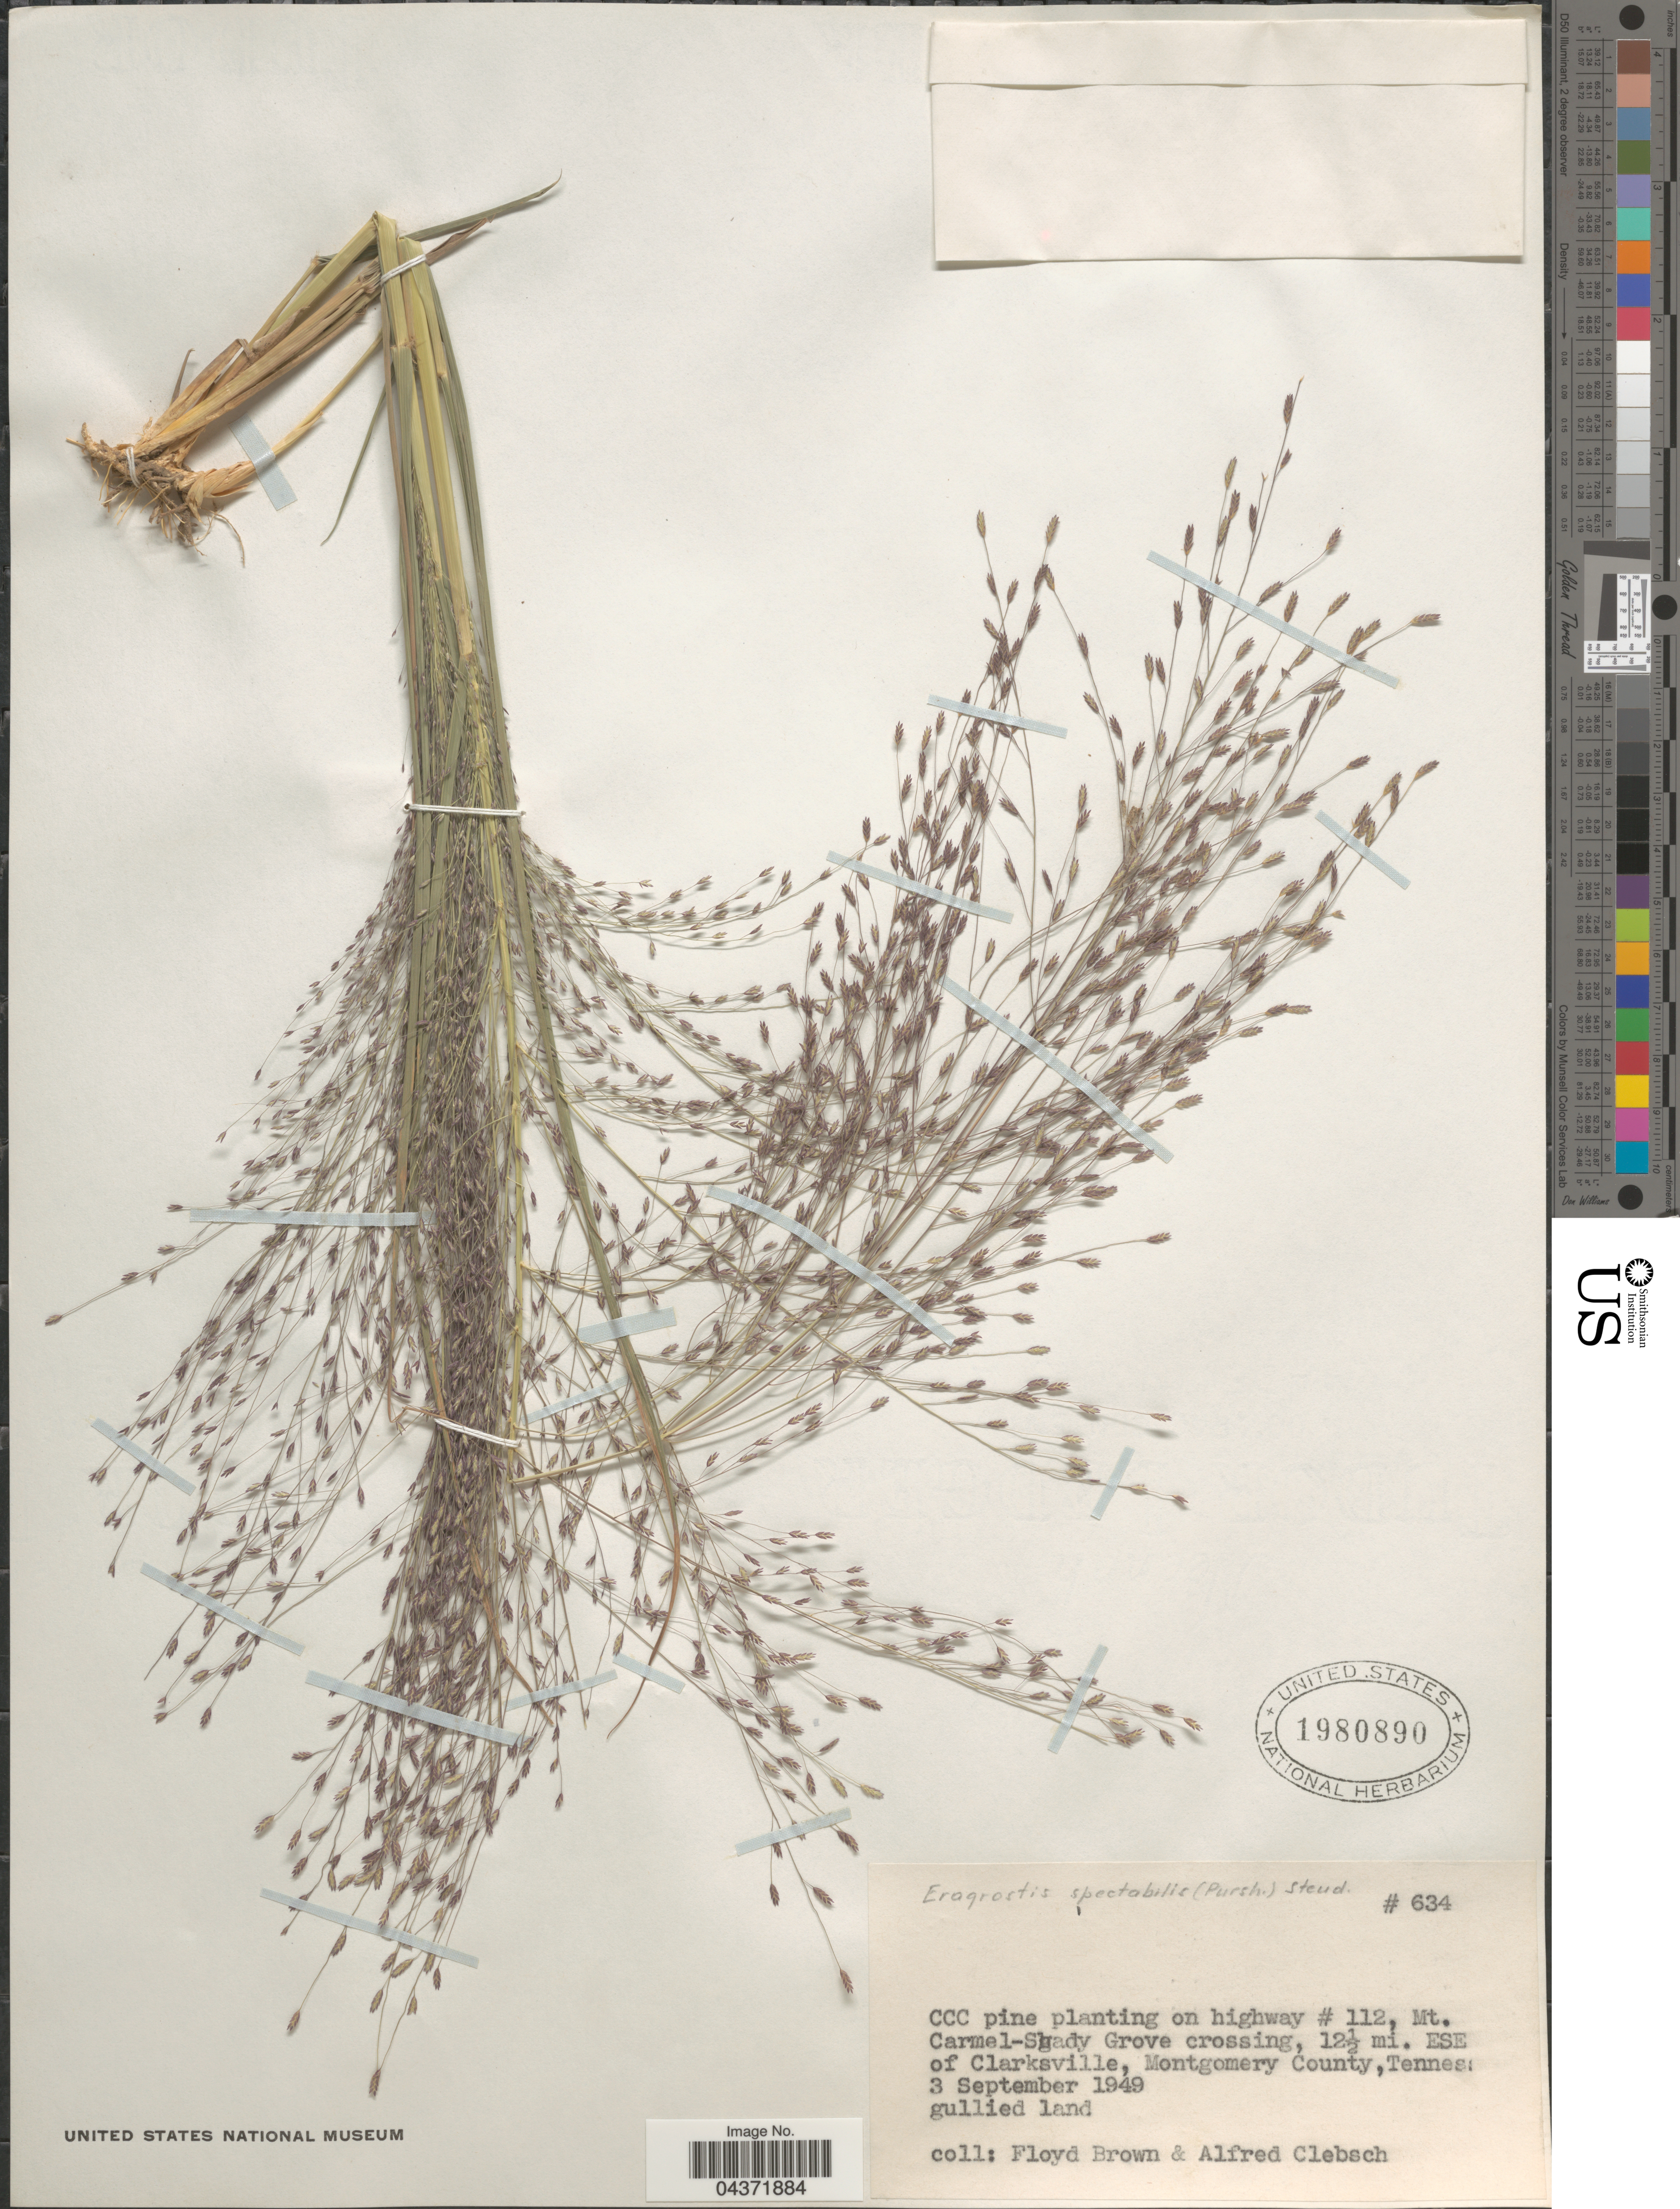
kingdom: Plantae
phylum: Tracheophyta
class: Liliopsida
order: Poales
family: Poaceae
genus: Eragrostis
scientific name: Eragrostis spectabilis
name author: (Pursh) Steud.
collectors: F. Brown & A. Clebsch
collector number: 634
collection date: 1949-09-03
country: United States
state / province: Tennessee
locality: CCC pine planting on highway # 122, Mt. Carmel-Shady Grove crossing, 12½ mi. ESE of Clarksville, Montgomery County.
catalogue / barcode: US 1980890